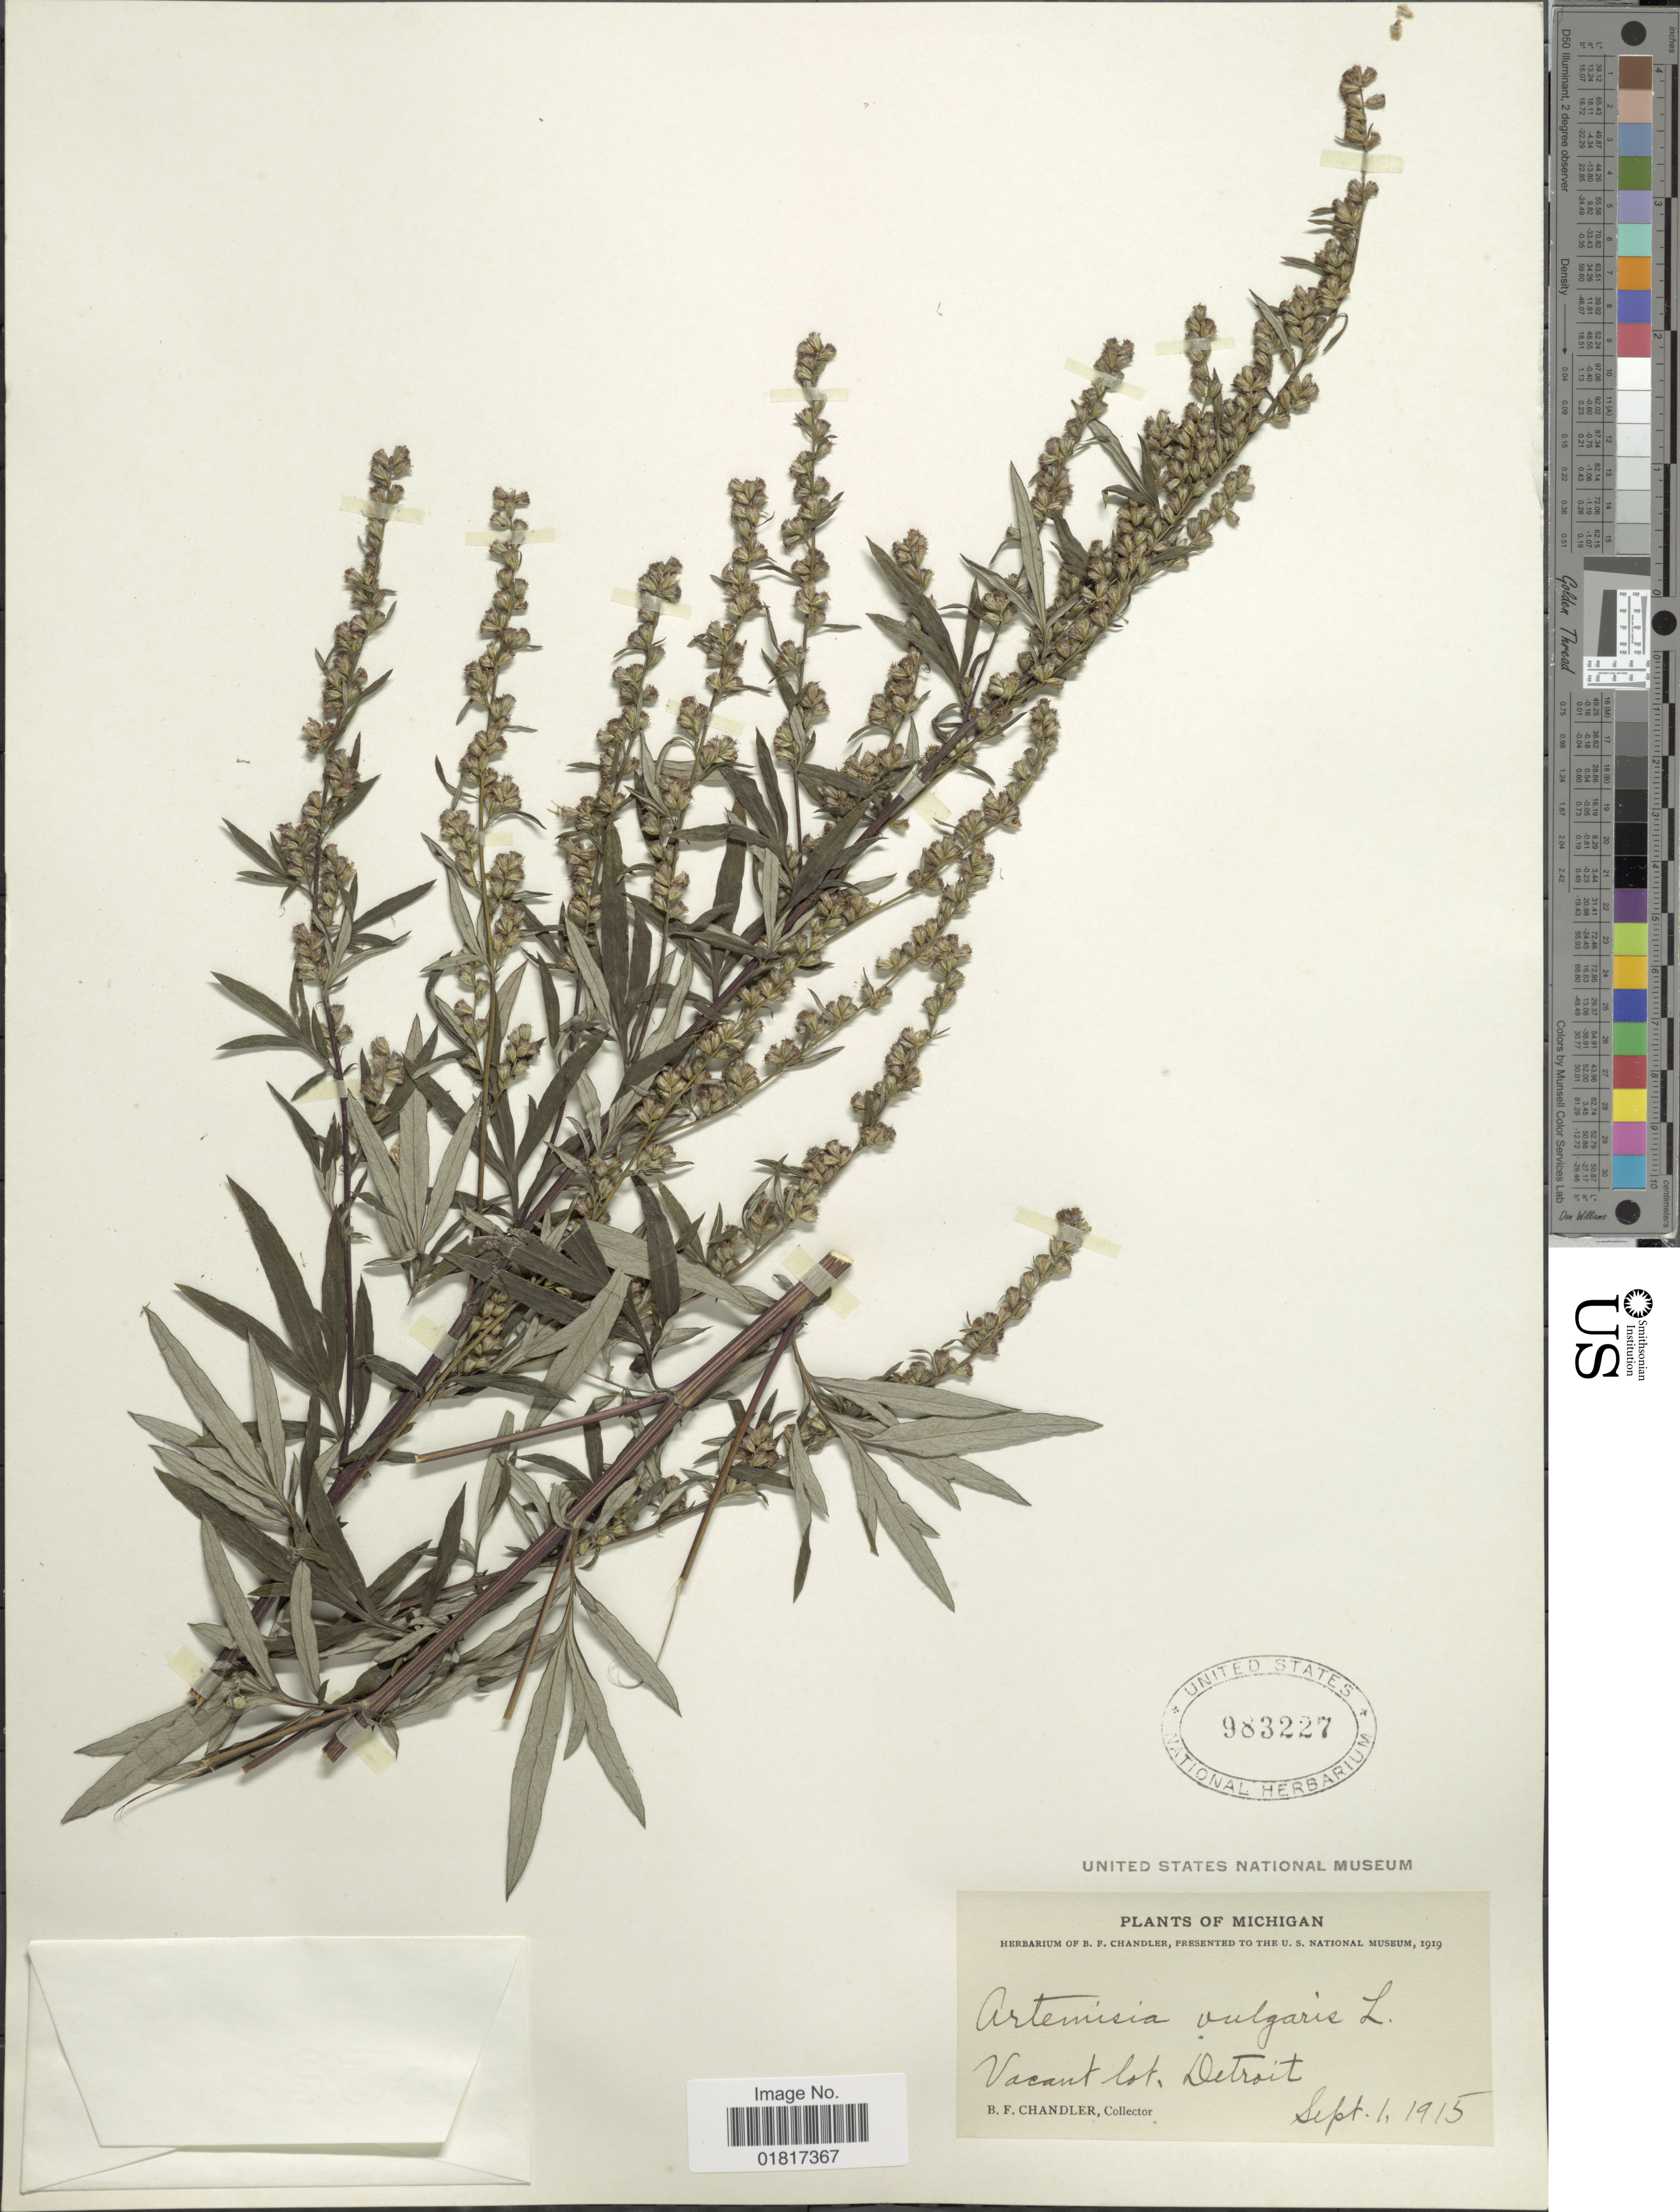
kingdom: Plantae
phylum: Tracheophyta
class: Magnoliopsida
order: Asterales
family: Asteraceae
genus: Artemisia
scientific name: Artemisia vulgaris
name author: L.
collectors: B. F. Chandler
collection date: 1915-09-01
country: United States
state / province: Michigan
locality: Vacant lot, Detroit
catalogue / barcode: US 983227